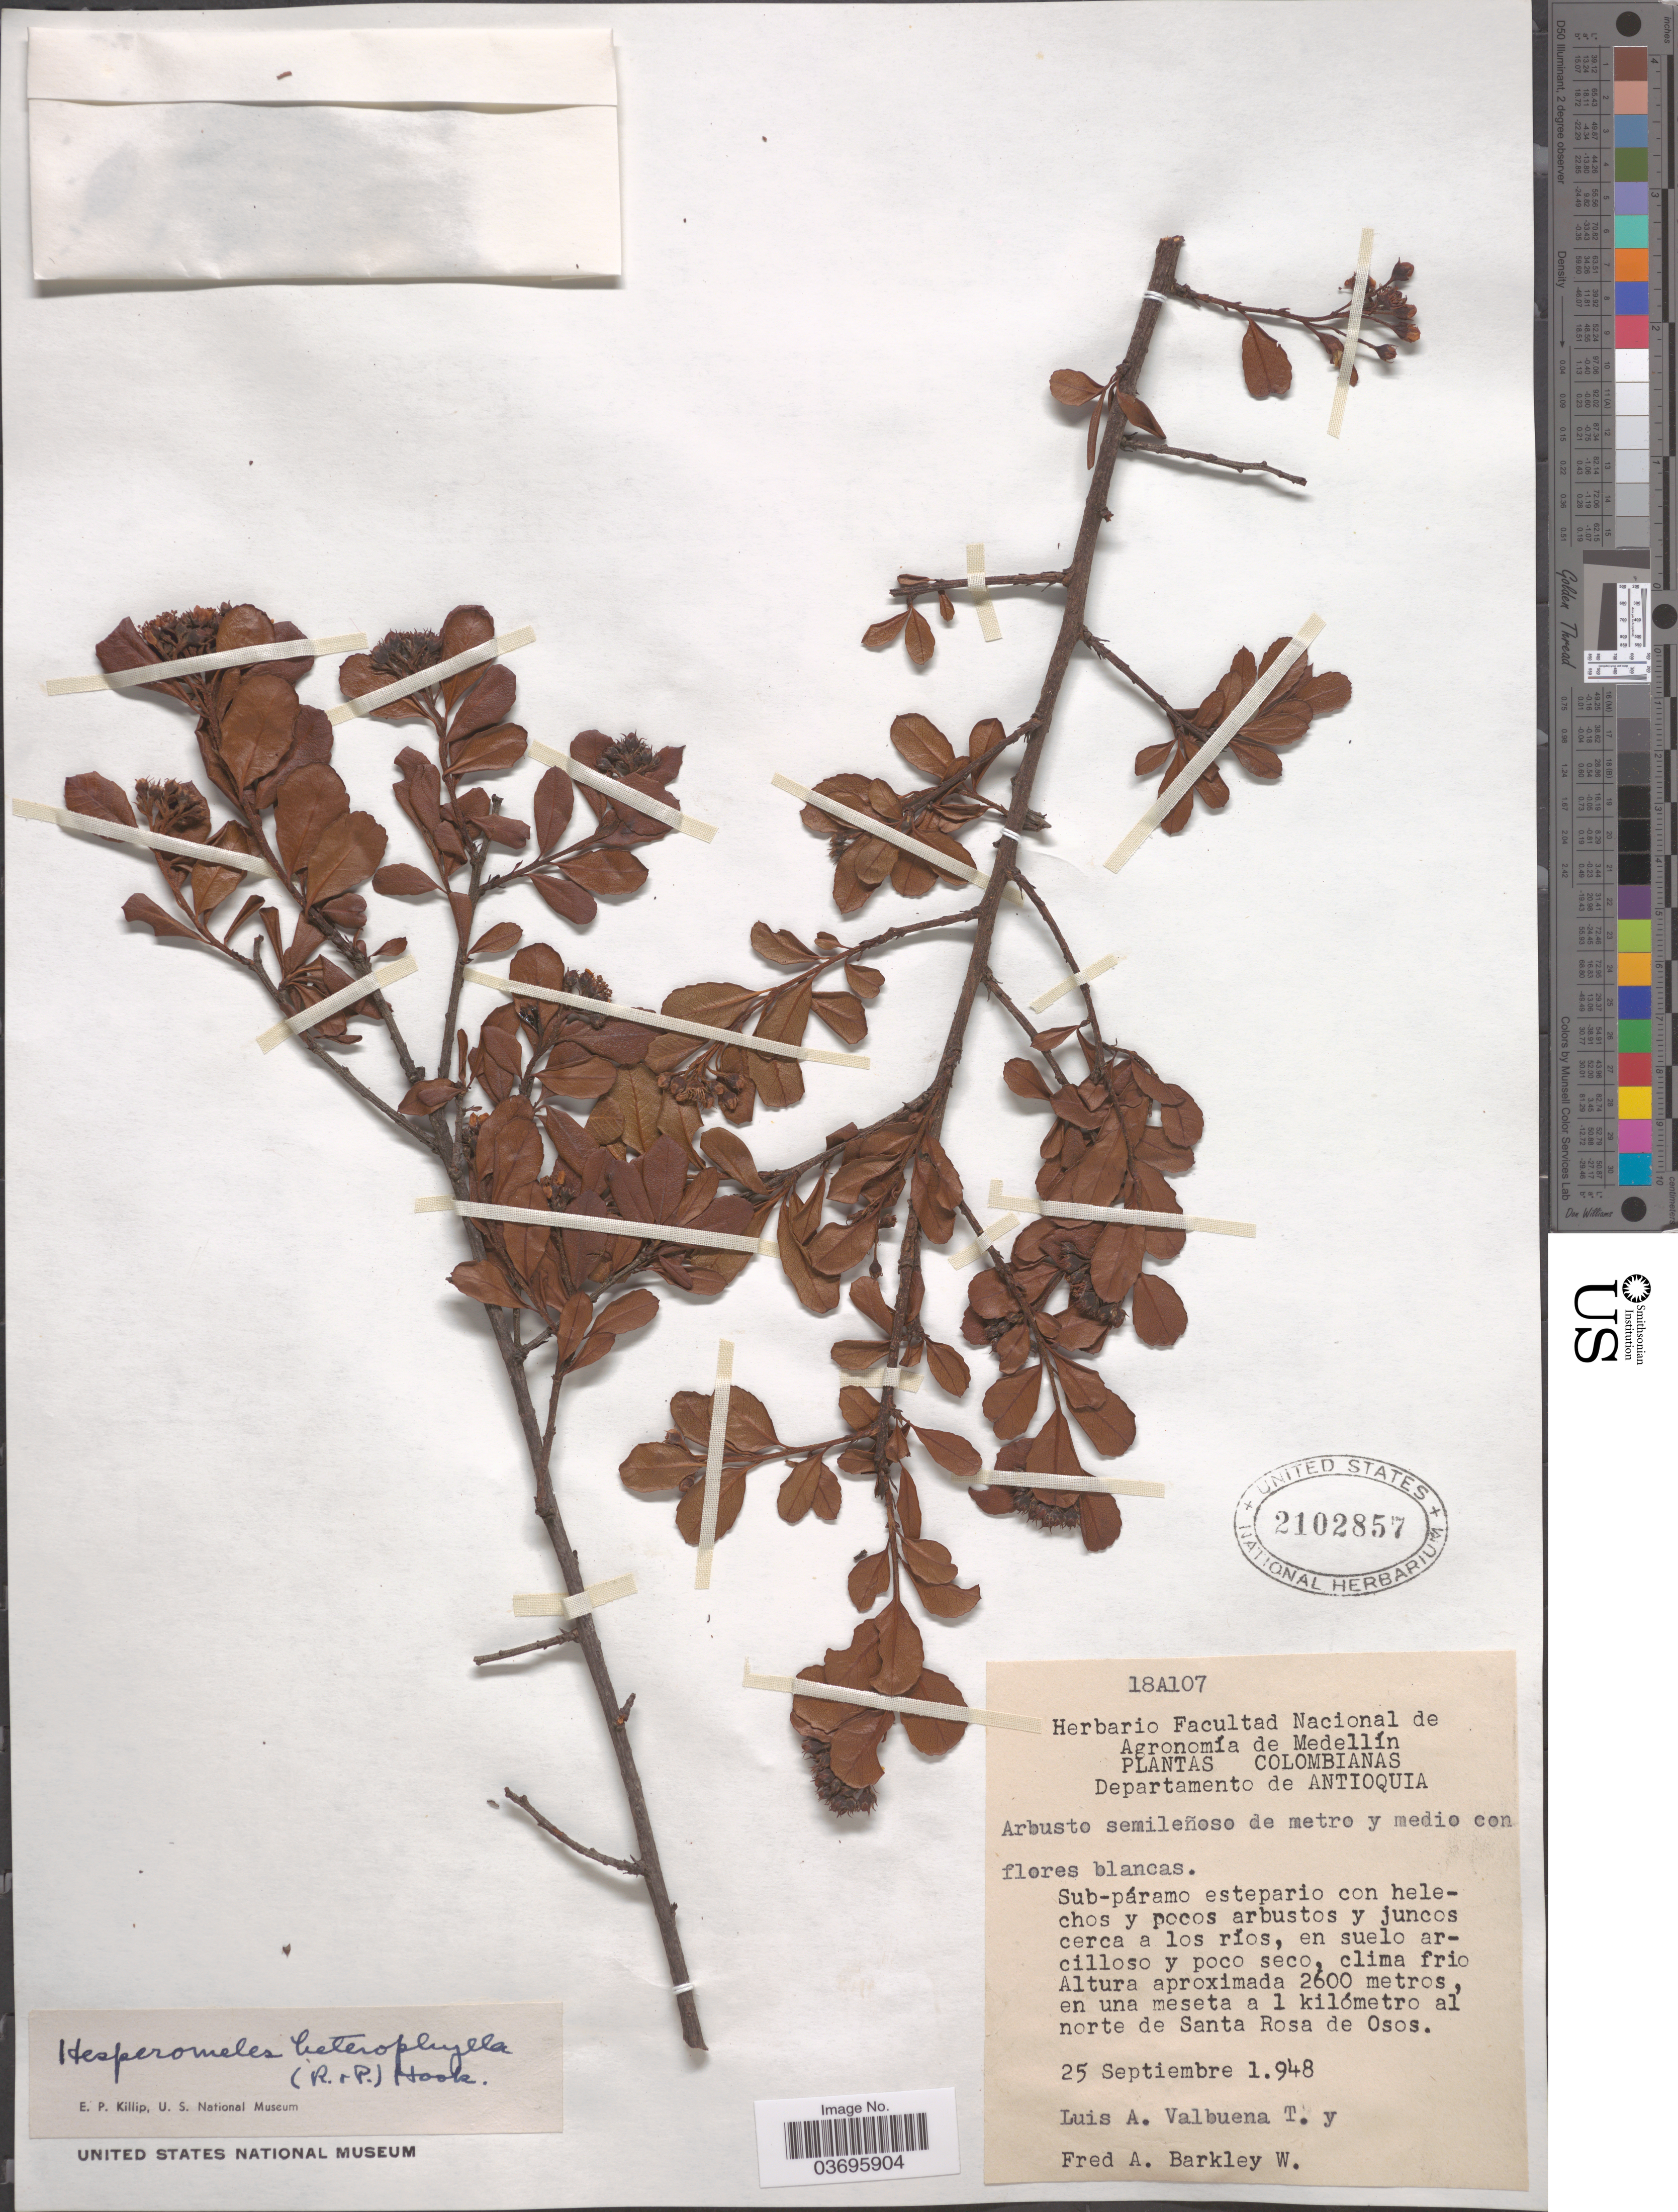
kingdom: Plantae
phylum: Tracheophyta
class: Magnoliopsida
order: Rosales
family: Rosaceae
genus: Hesperomeles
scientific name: Hesperomeles heterophylla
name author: (Ruiz & Pav.) Hook.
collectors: L. Valbuena T. & F. Barkley W.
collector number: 18A107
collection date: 1948-09-25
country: Colombia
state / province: Antioquia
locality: Departamento de Antioquia. En una meseta a 1 kilómetro al norte de Santa Rosa de Osos.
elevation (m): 2600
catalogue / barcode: US 2102857